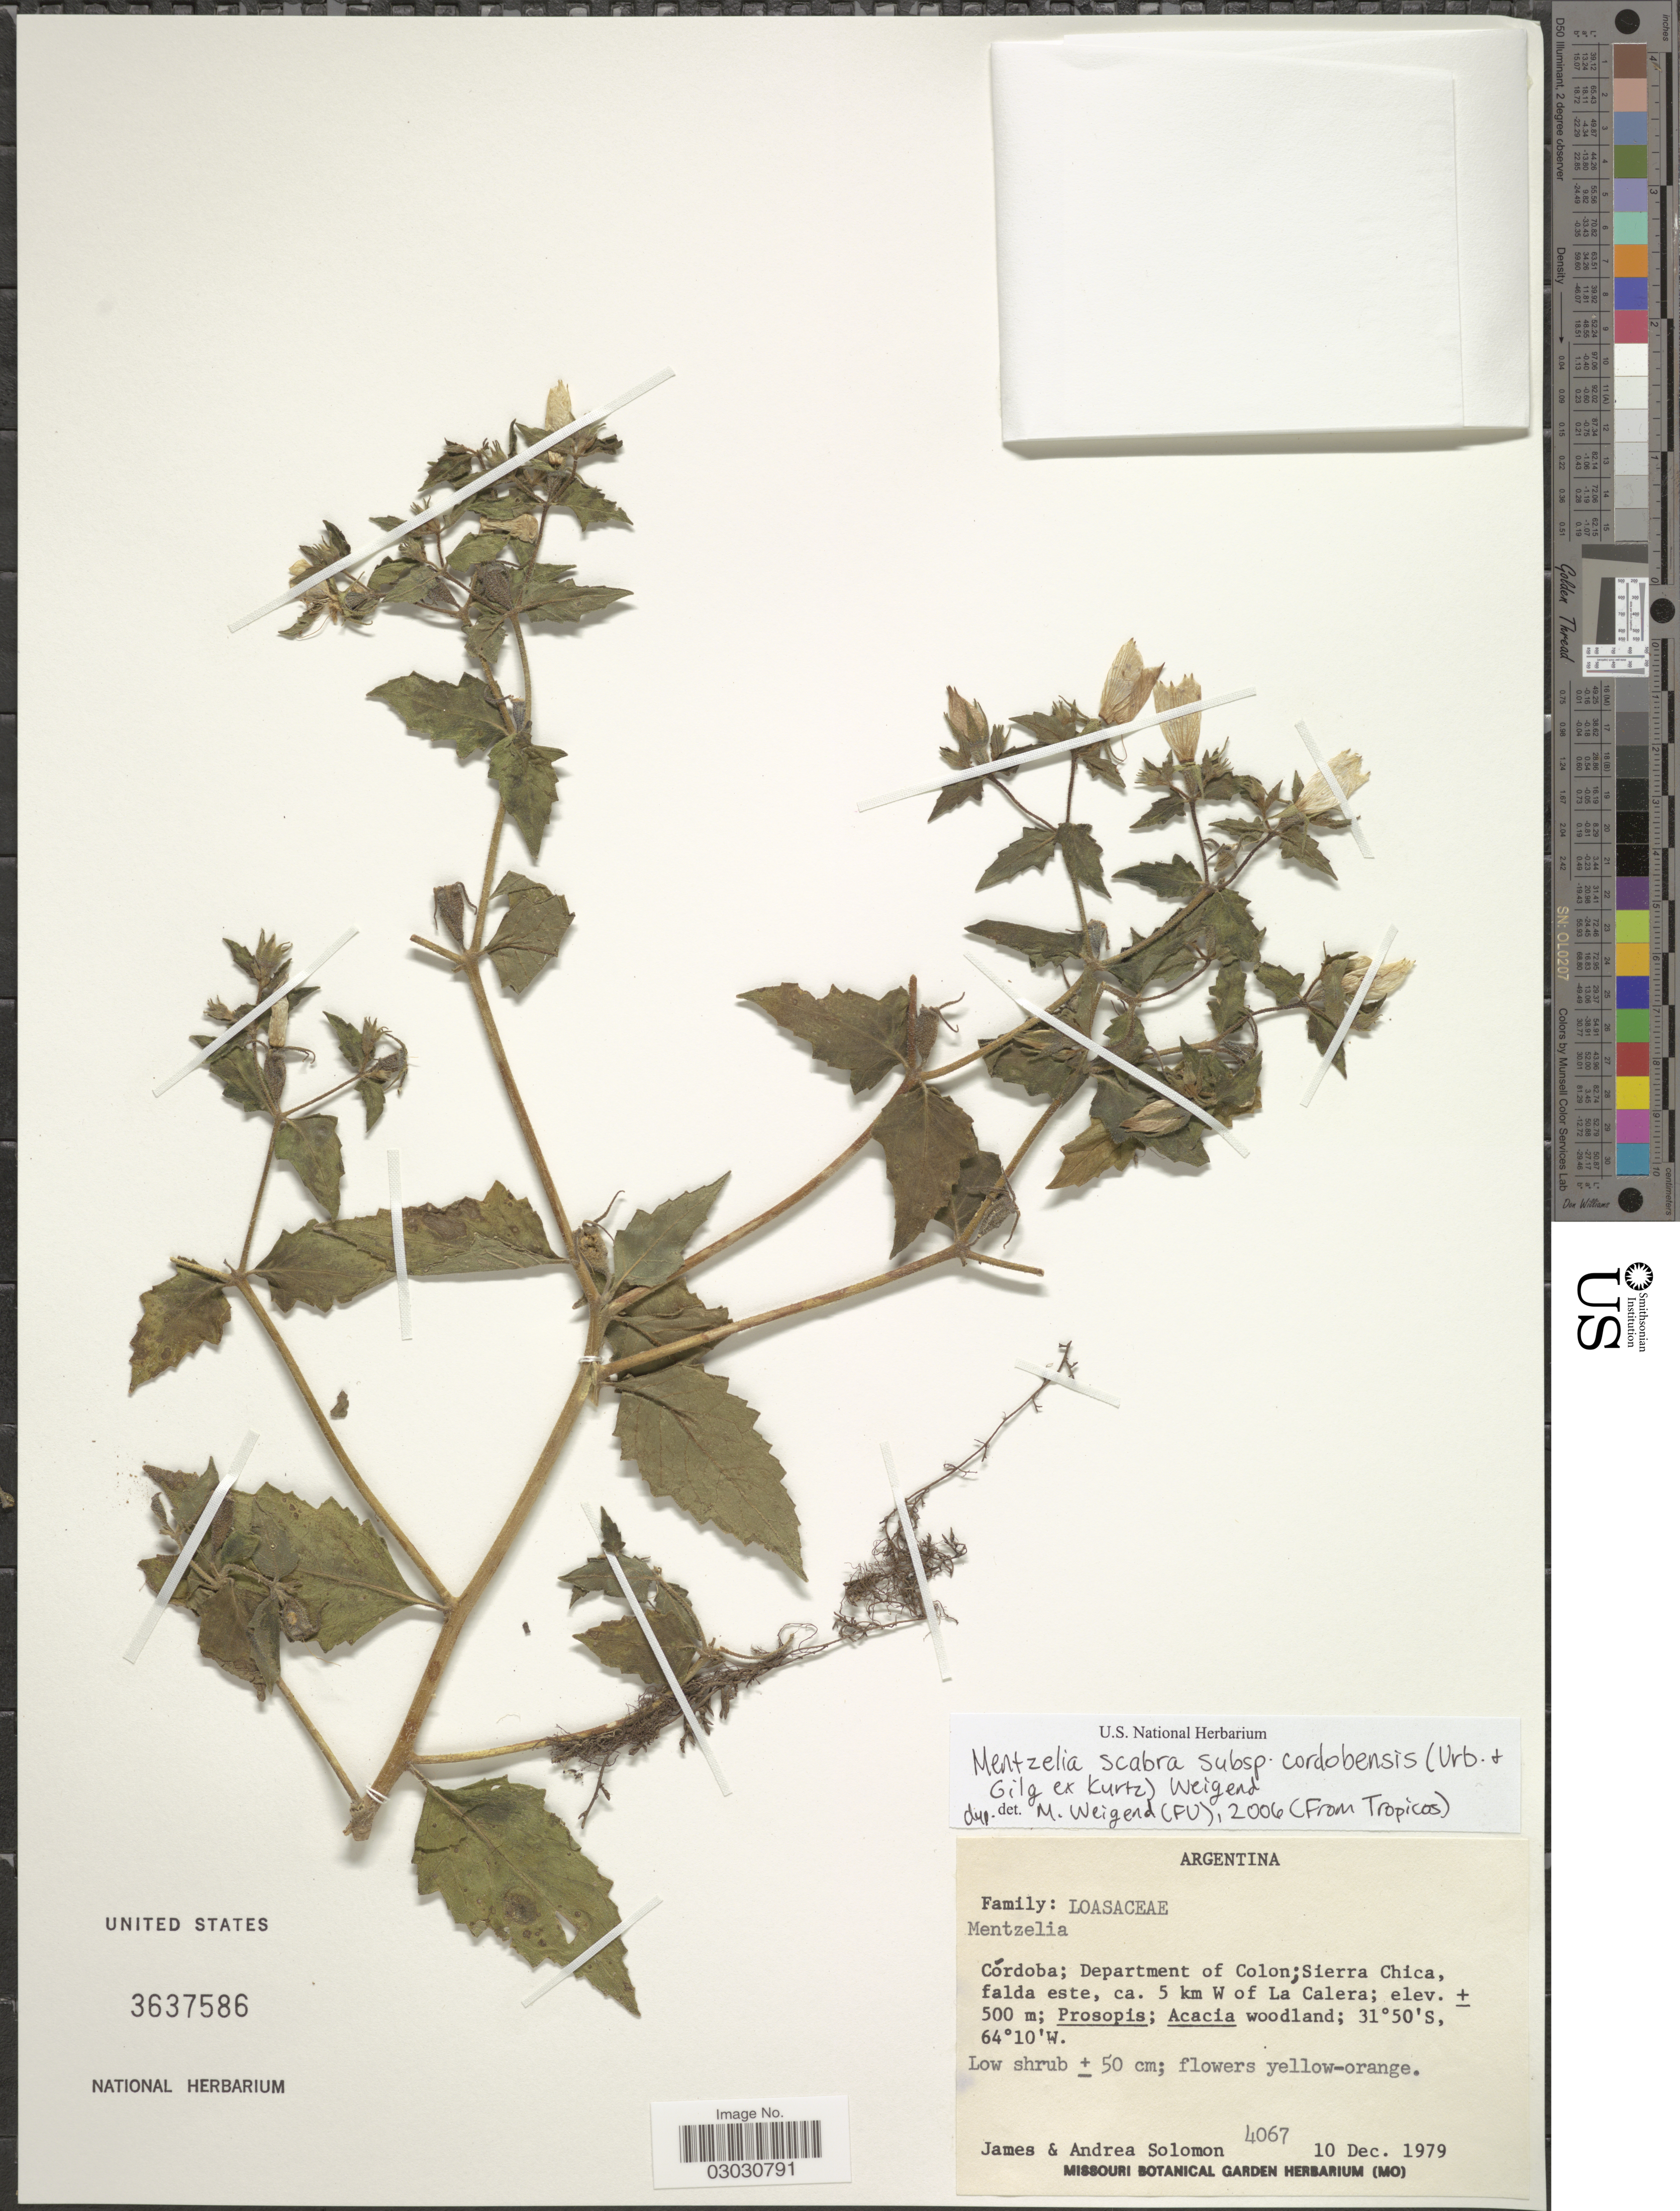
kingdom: Plantae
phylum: Tracheophyta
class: Magnoliopsida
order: Cornales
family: Loasaceae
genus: Mentzelia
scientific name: Mentzelia cordobensis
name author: Urb. & Gilg ex Kurtz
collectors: J. C. Solomon & A. Solomon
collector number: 4067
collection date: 1979-12-10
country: Argentina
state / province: Cordoba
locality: Department of Colon; Sierra Chica, falda este, ca. 5 km W of La Calera.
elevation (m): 500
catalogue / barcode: US 3637586